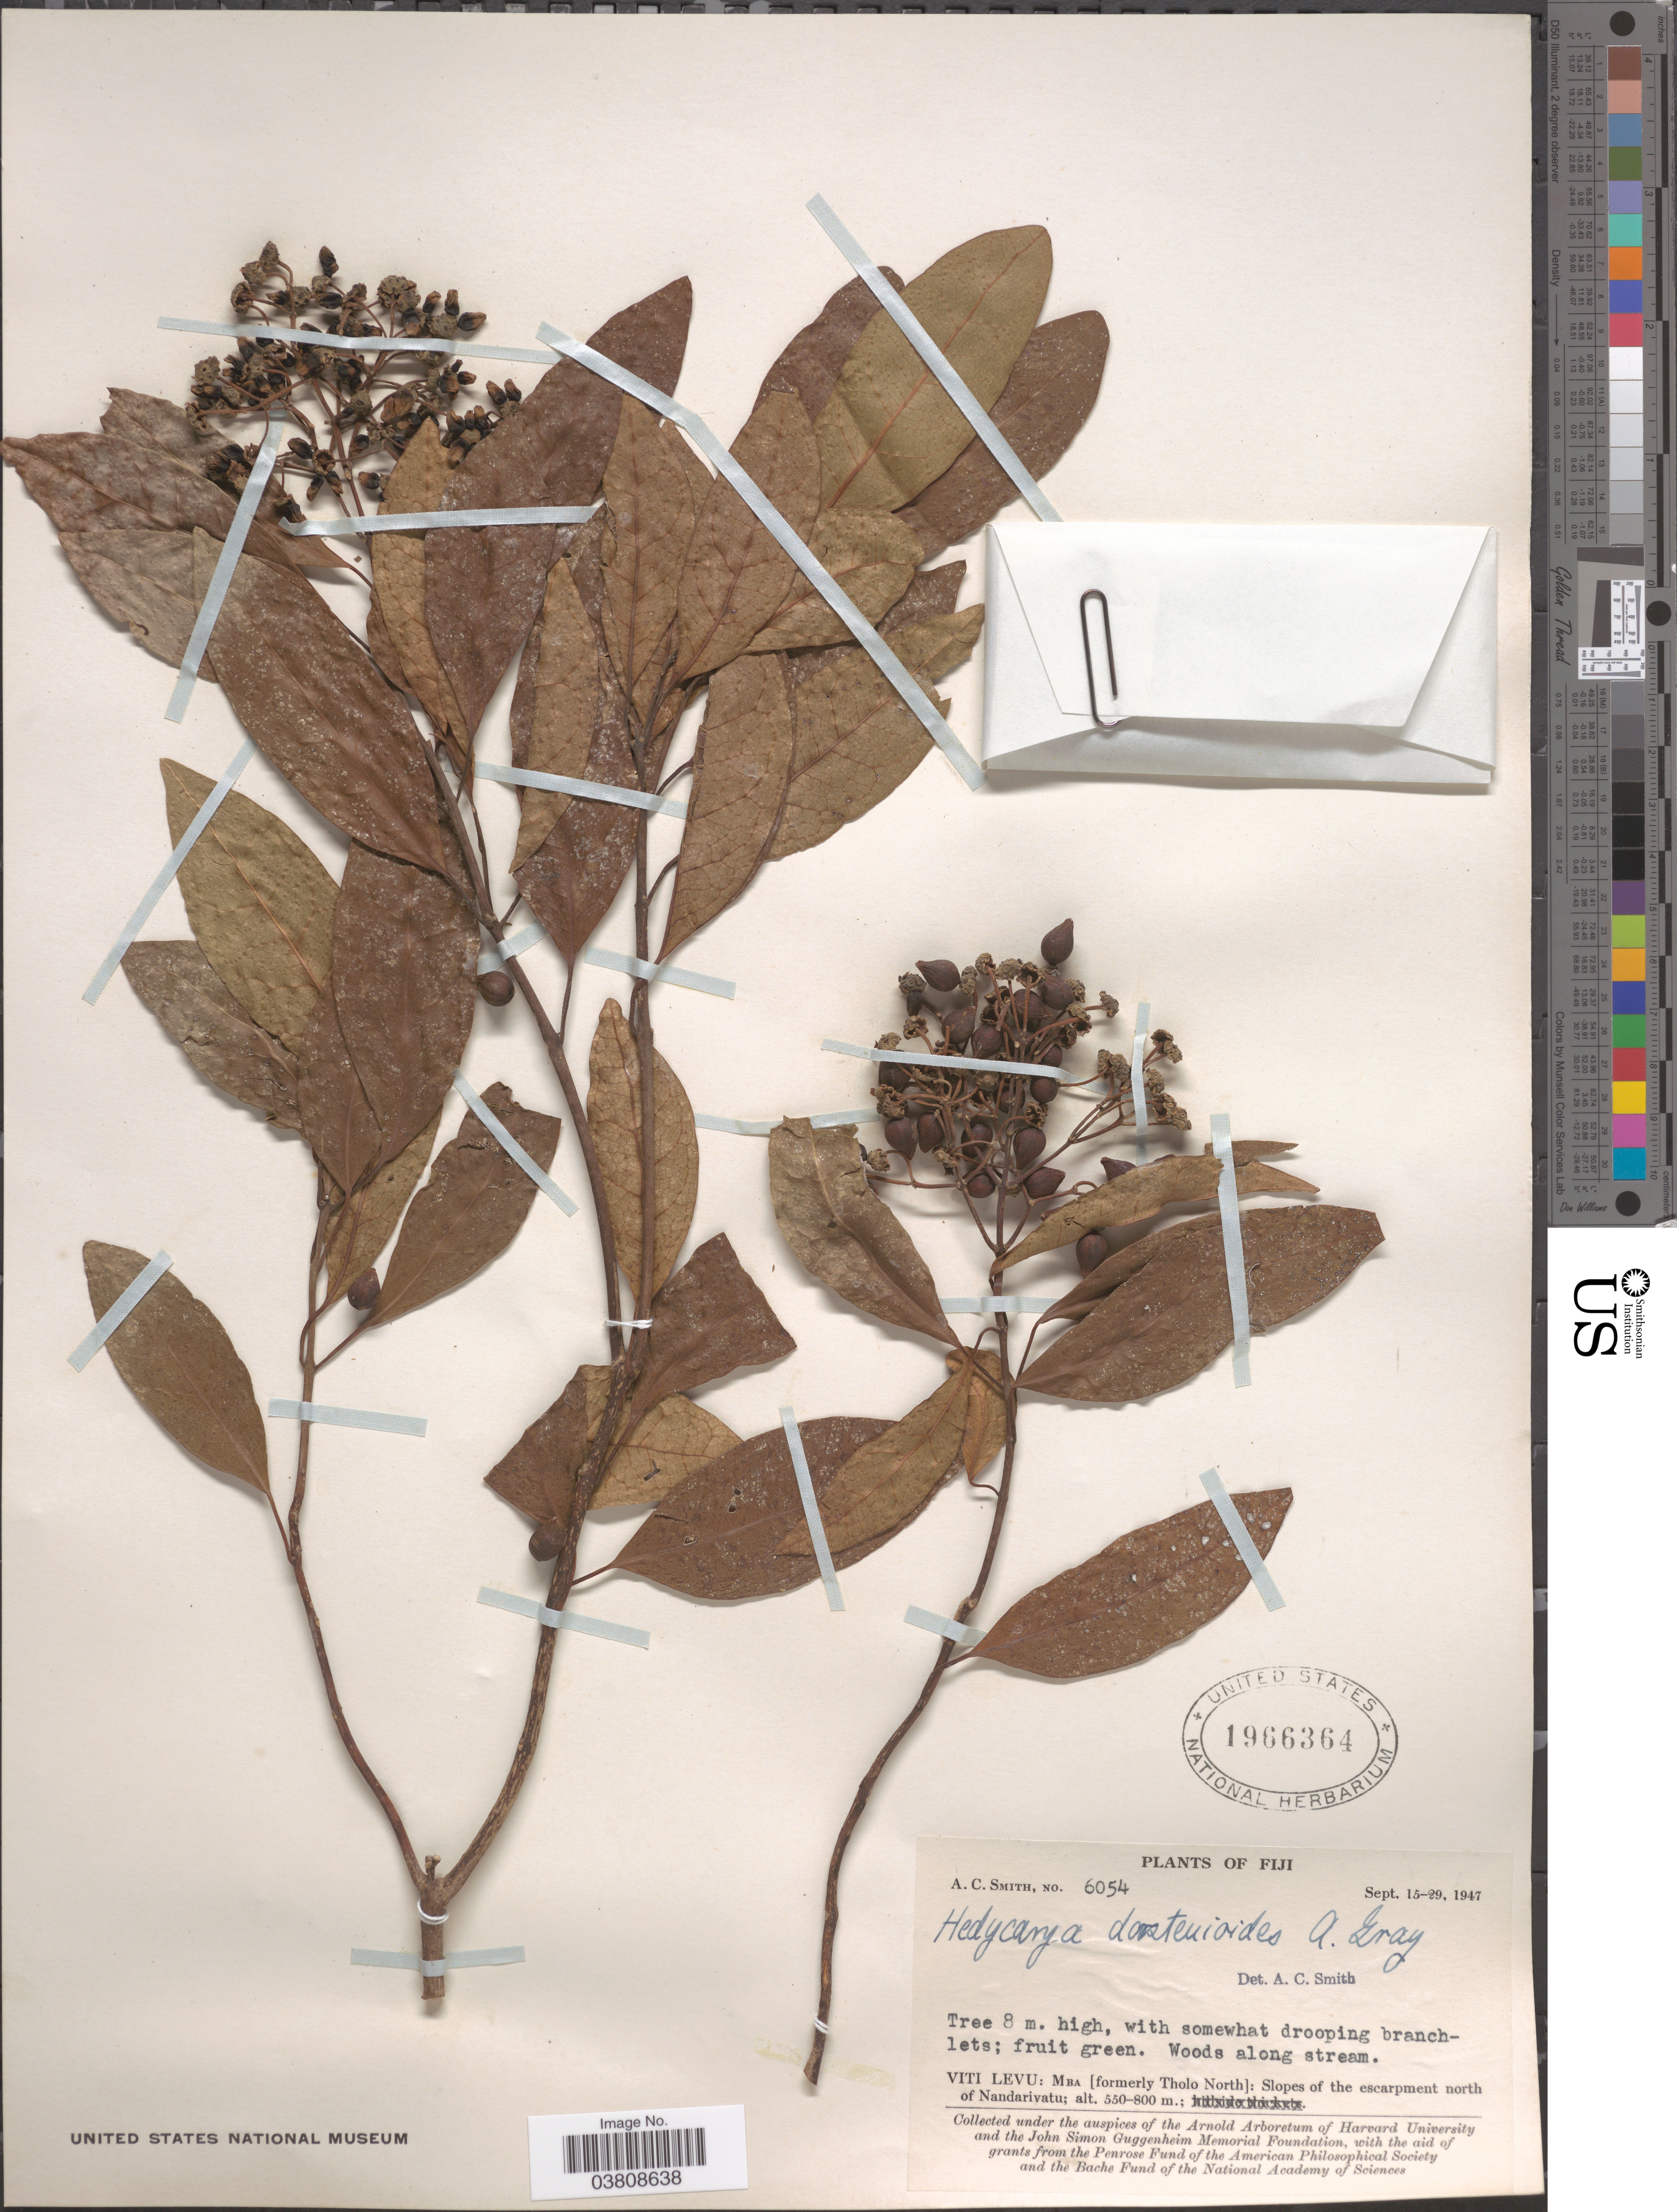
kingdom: Plantae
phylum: Tracheophyta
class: Magnoliopsida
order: Laurales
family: Monimiaceae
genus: Hedycarya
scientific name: Hedycarya dorstenioides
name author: A. Gray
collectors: A. C. Smith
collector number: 6054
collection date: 1947-09-15/1947-09-29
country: Fiji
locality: Viti Levu: Mba [formerly Tholo North]: Slopes of the escarpment north of Nandarivatu.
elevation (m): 550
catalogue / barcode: US 1966364